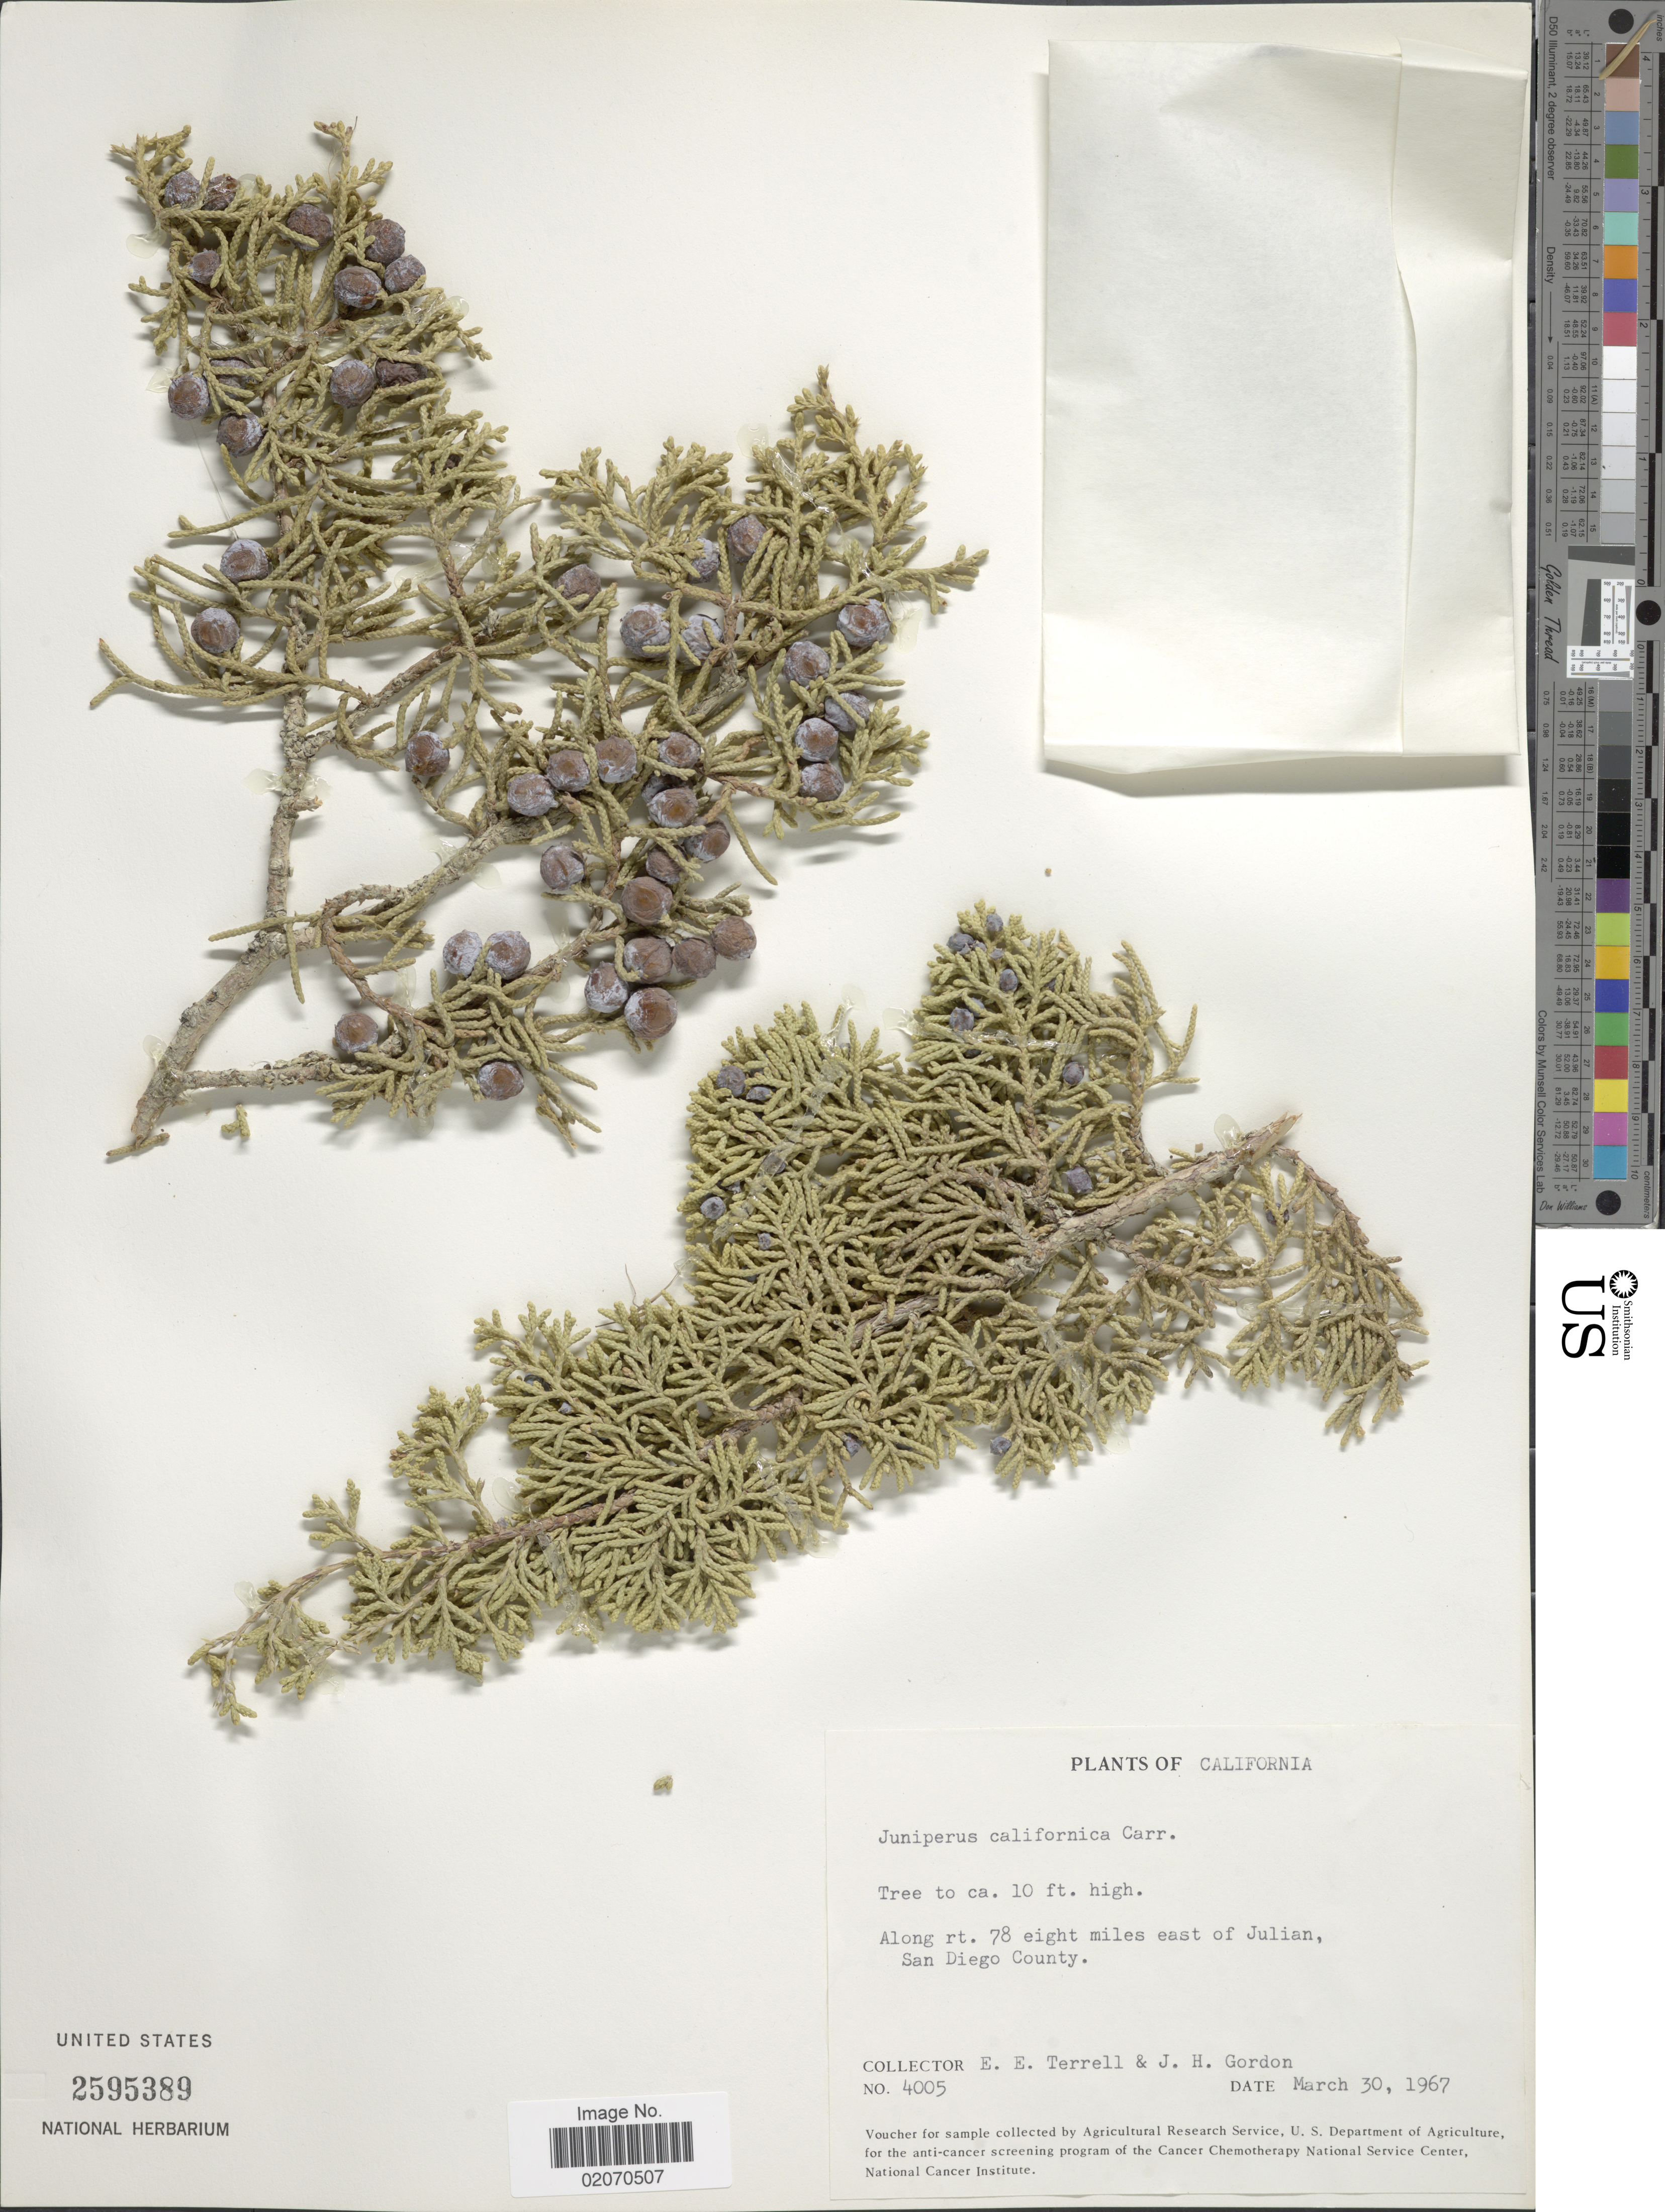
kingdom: Plantae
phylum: Tracheophyta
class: Pinopsida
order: Pinales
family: Cupressaceae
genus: Juniperus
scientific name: Juniperus californica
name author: Carrière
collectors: E. E. Terrell & J. Gordon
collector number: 4005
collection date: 1967-03-30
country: United States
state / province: California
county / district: San Diego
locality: Along Rt. 78 eight miles east of Julian San Diego County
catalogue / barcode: US 2595389